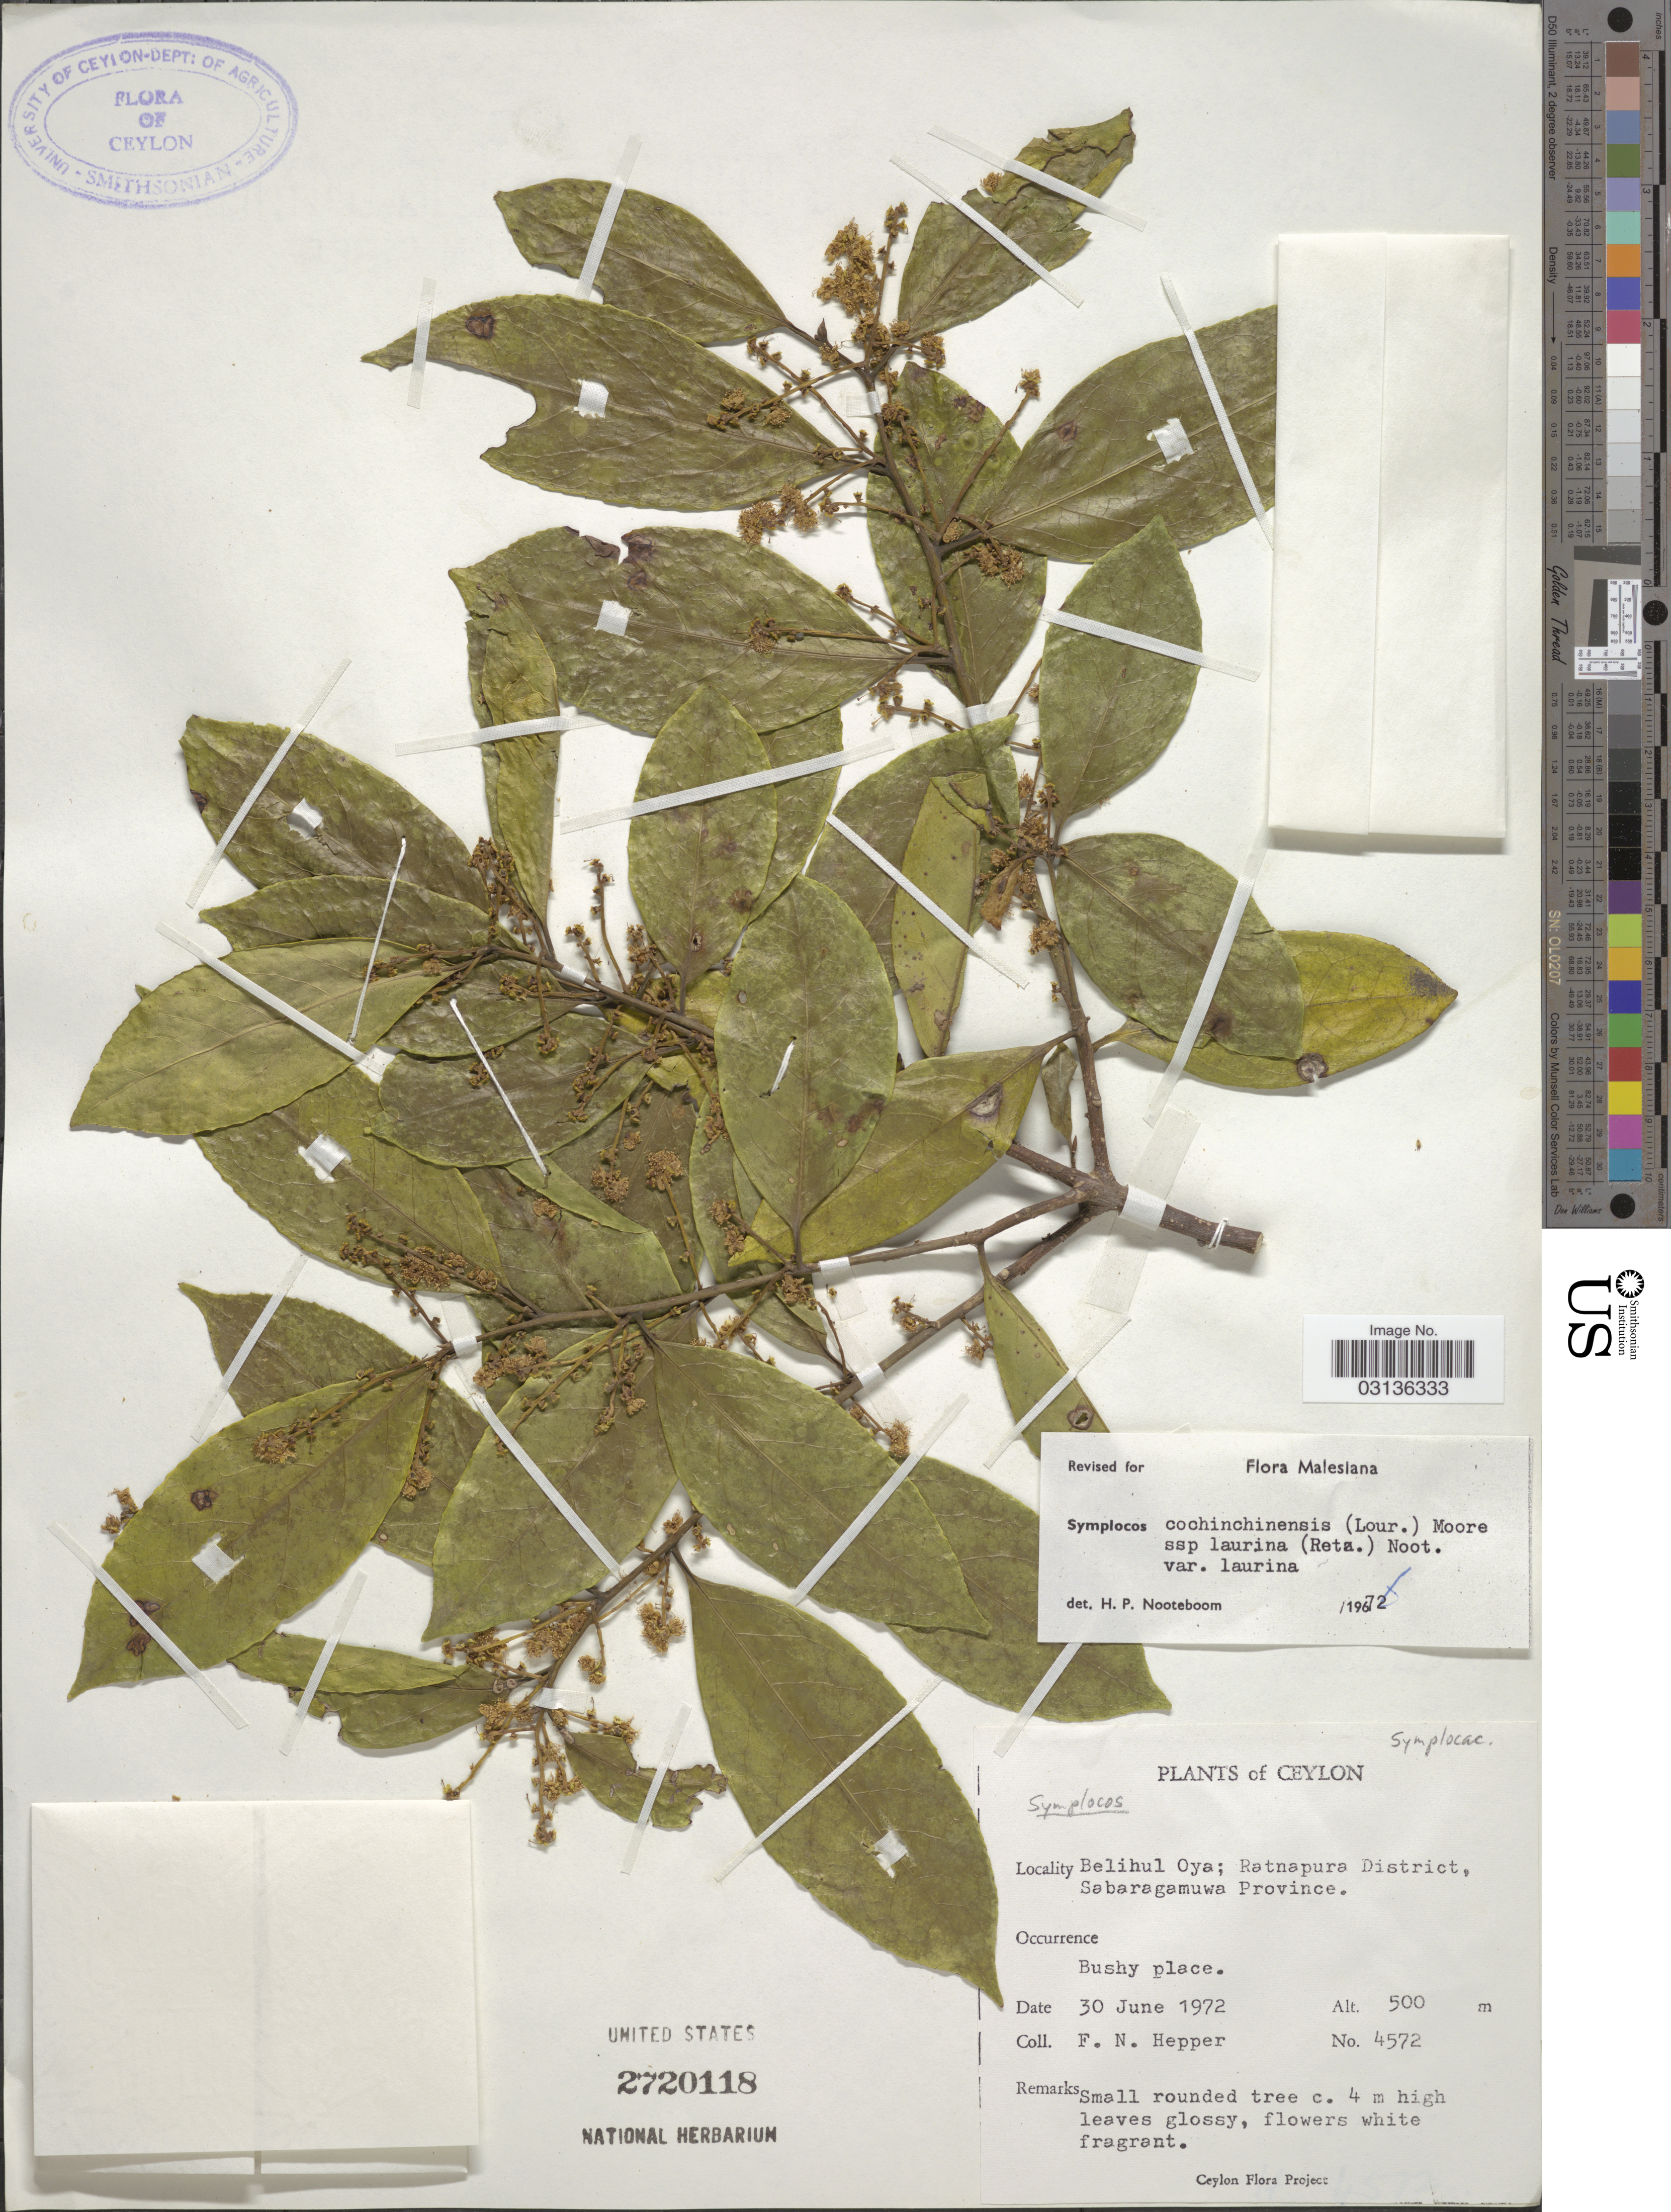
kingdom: Plantae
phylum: Tracheophyta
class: Magnoliopsida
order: Ericales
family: Symplocaceae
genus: Symplocos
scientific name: Symplocos cochinchinensis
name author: (Lour.) S. Moore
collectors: F. Hepper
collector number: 4572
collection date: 1972-06-30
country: Sri Lanka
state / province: Sabaragamuwa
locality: Ceylon. Belihul Oya; Ratnapura District, Sabaragamuwa Province.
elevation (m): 500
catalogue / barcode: US 2720118